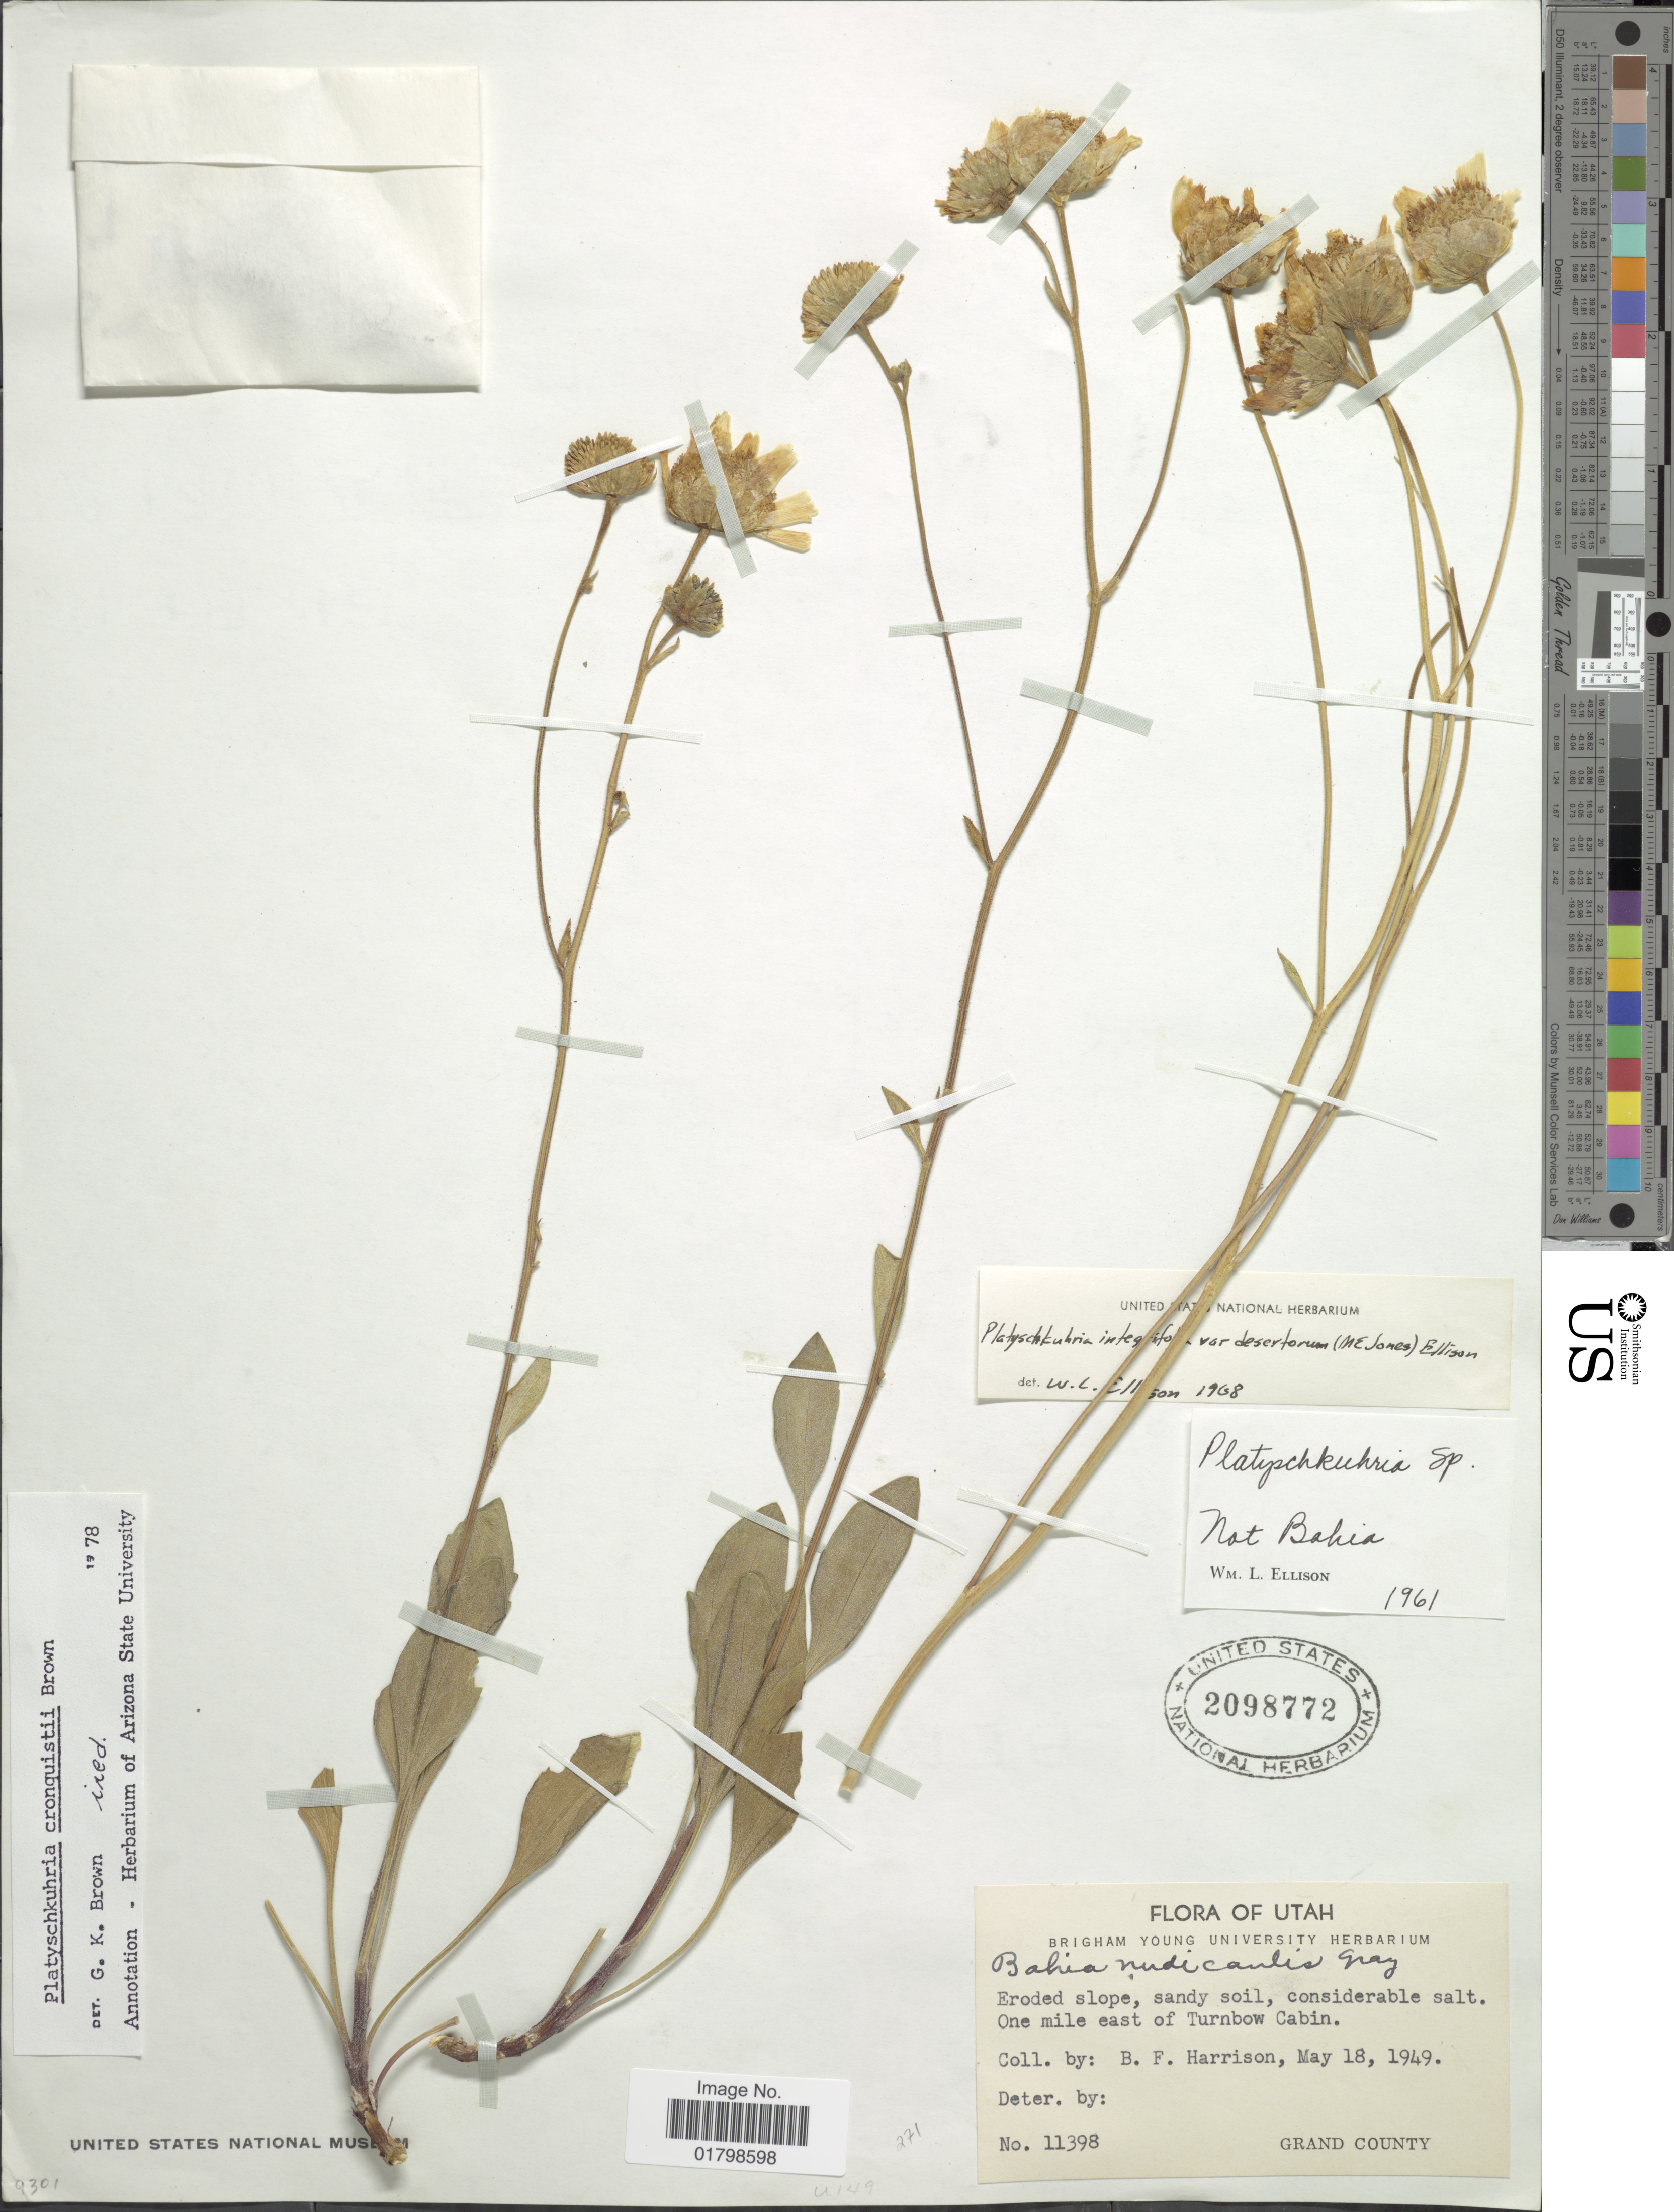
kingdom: Plantae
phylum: Tracheophyta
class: Magnoliopsida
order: Asterales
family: Asteraceae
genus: Platyschkuhria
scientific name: Platyschkuhria cronquistii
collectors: B. F. Harrison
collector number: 11398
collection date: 1949-05-18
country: United States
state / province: Utah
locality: One mile east of Turnbow Cabin, Grand County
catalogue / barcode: US 2098872